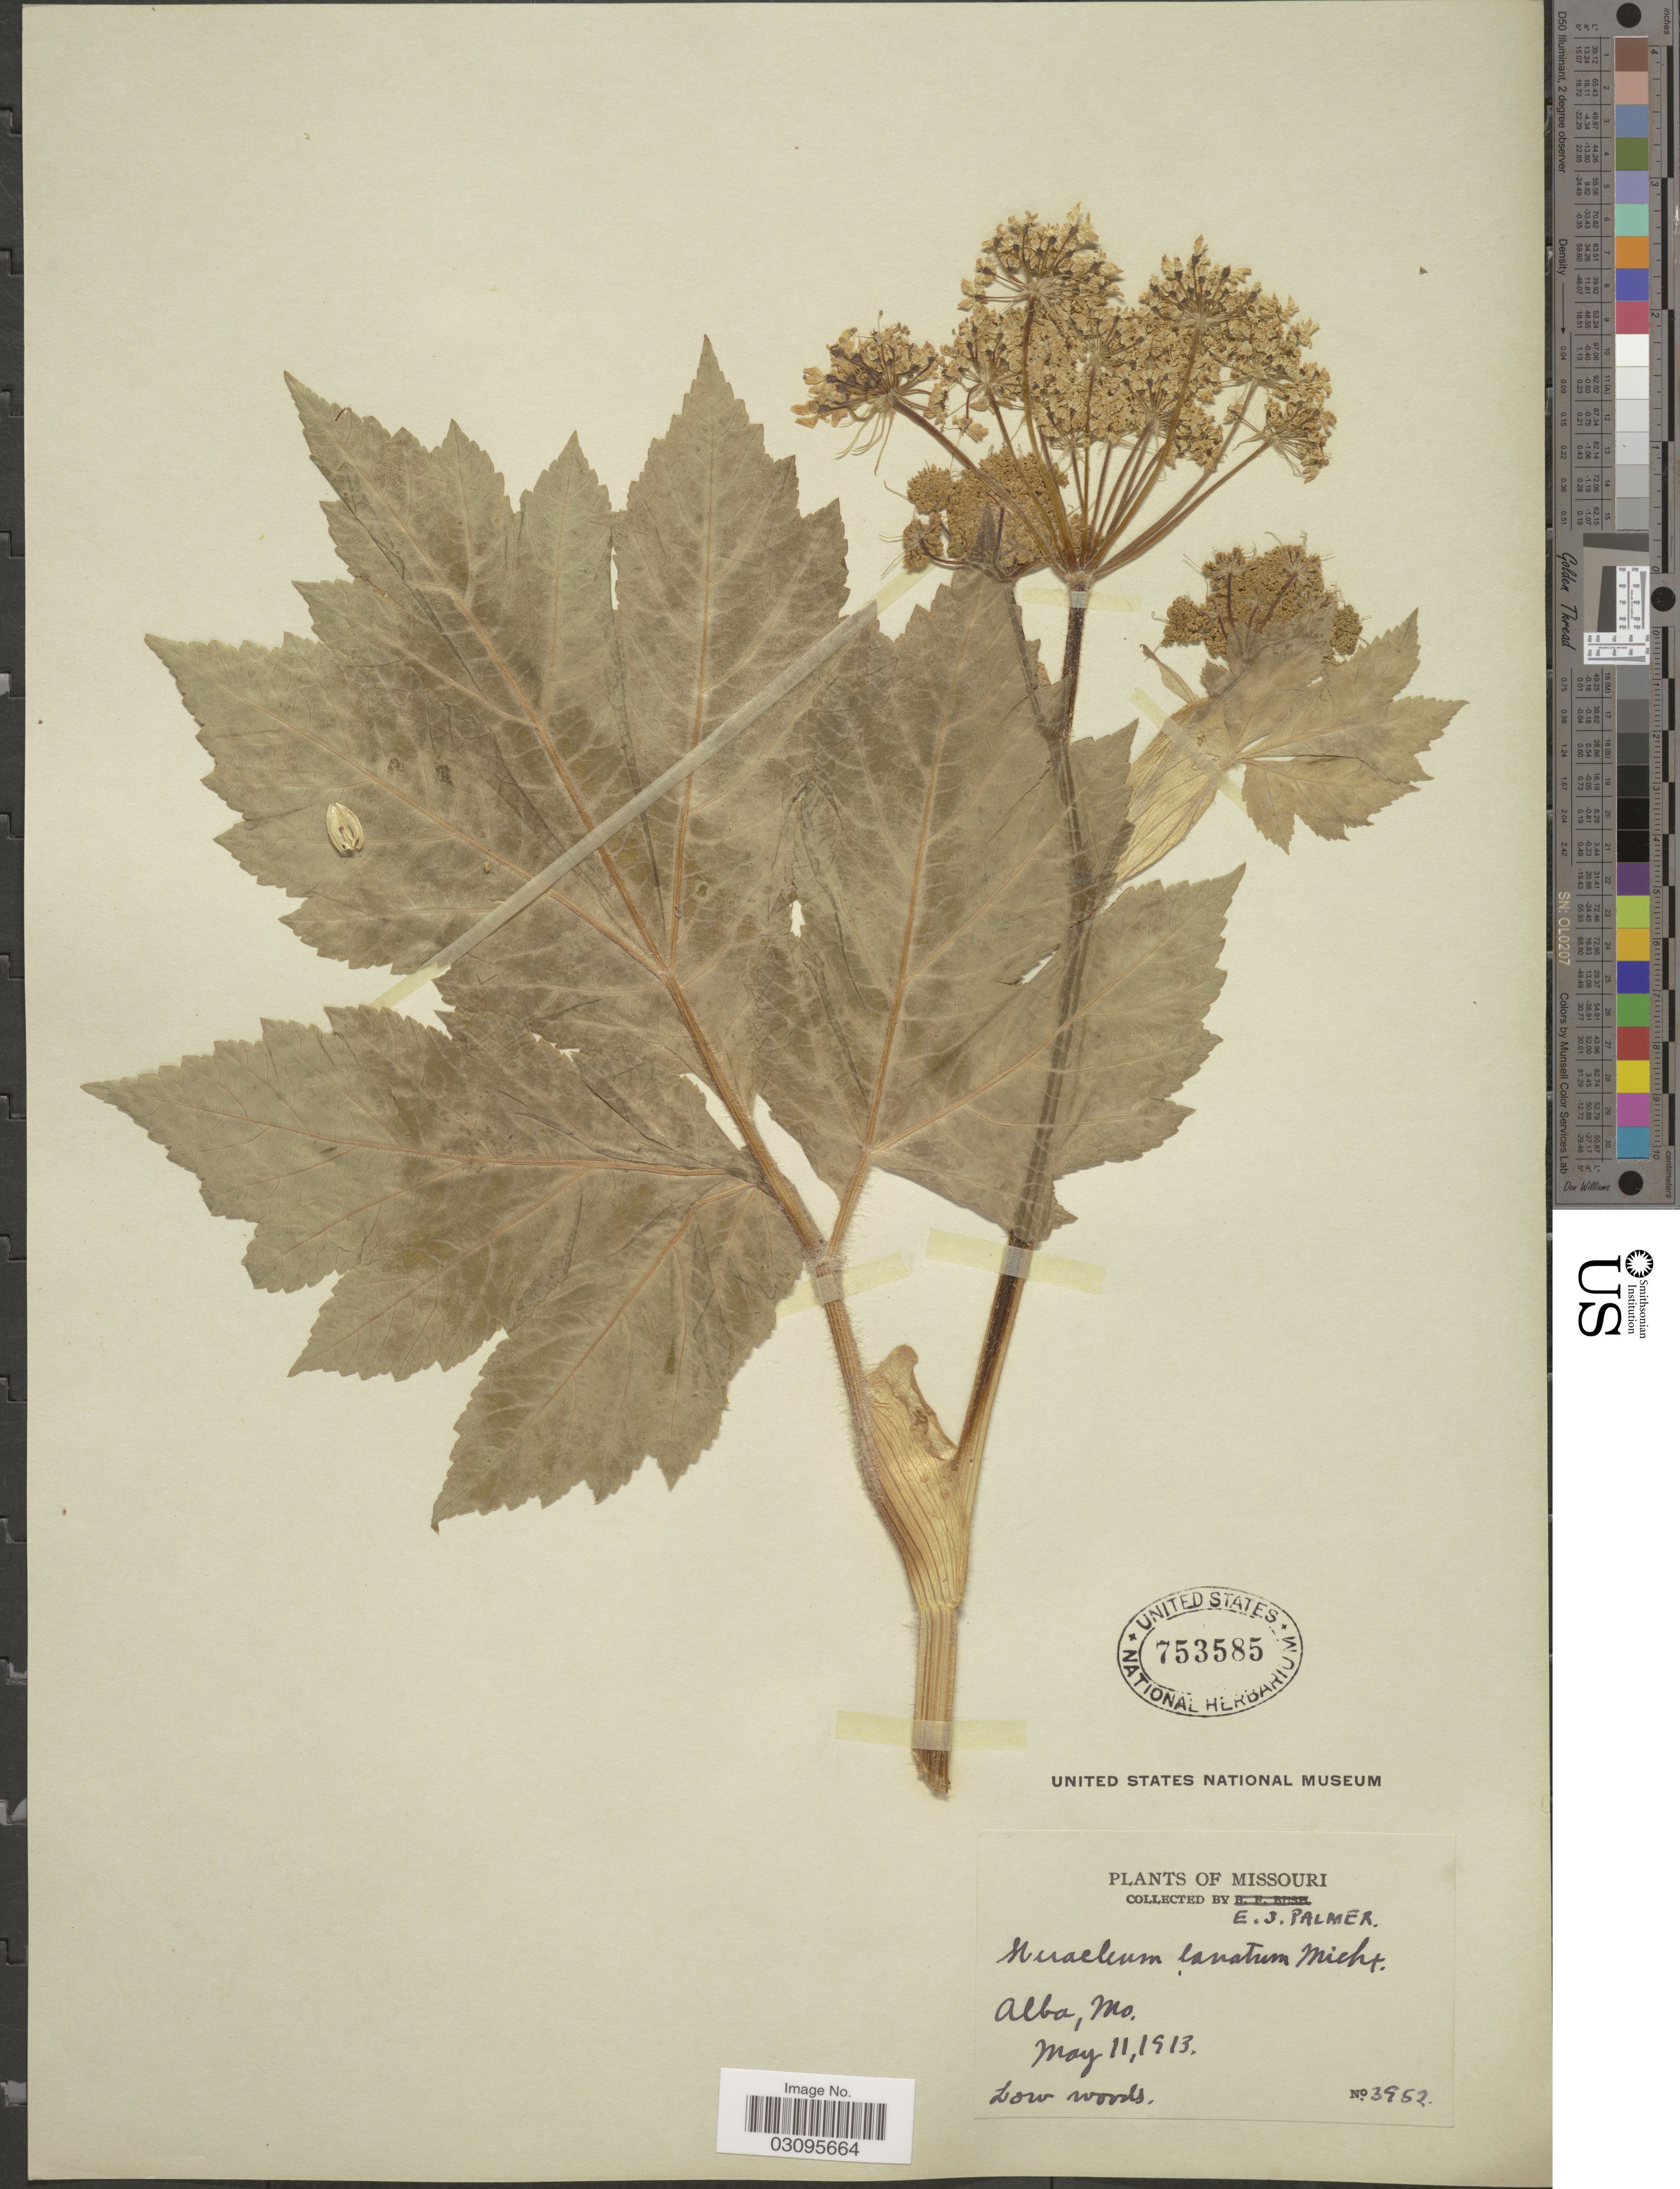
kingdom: Plantae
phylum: Tracheophyta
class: Magnoliopsida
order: Apiales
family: Apiaceae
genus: Heracleum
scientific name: Heracleum lanatum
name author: Michx.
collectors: E. J. Palmer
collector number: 3952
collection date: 1913-05-11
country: United States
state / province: Missouri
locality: Alba, Mo.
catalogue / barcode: US 753585